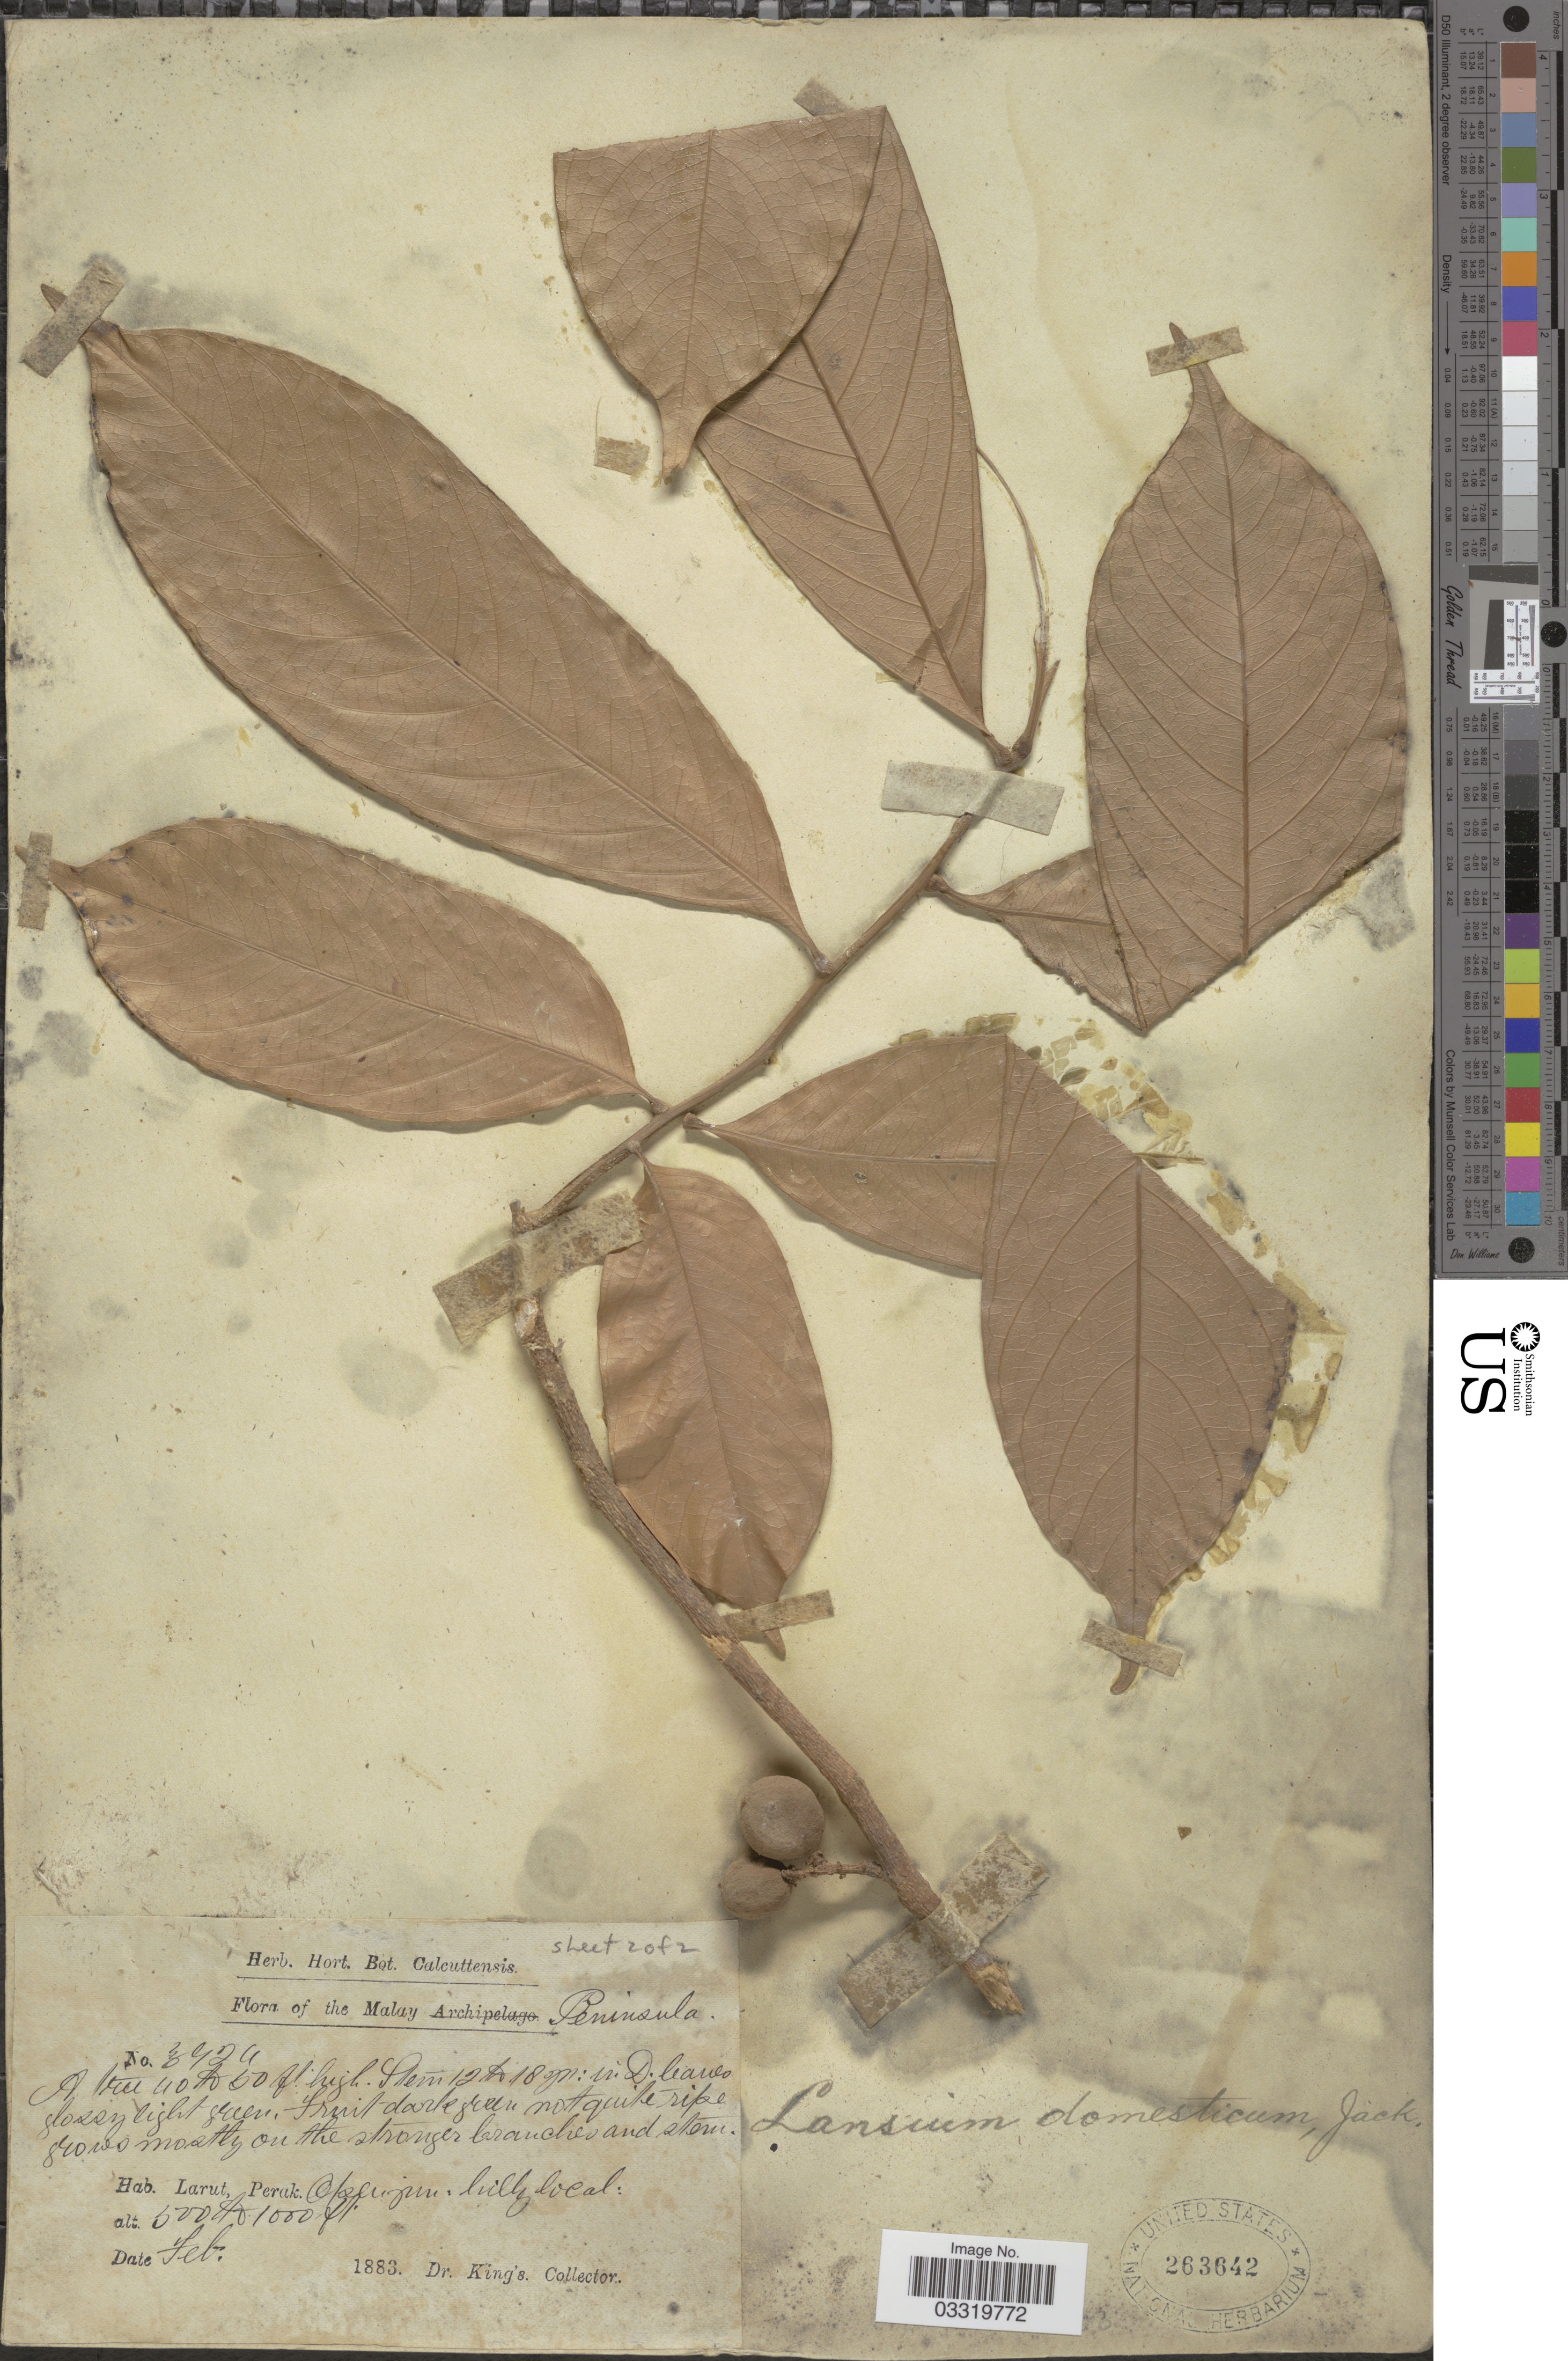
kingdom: Plantae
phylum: Tracheophyta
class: Magnoliopsida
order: Sapindales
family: Meliaceae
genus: Lansium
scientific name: Lansium domesticum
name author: Corrêa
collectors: Dr. King's collector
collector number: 3424*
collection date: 1883-02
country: Malaysia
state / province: Perak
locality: Malay Peninsula.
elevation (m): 152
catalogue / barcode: US 263642